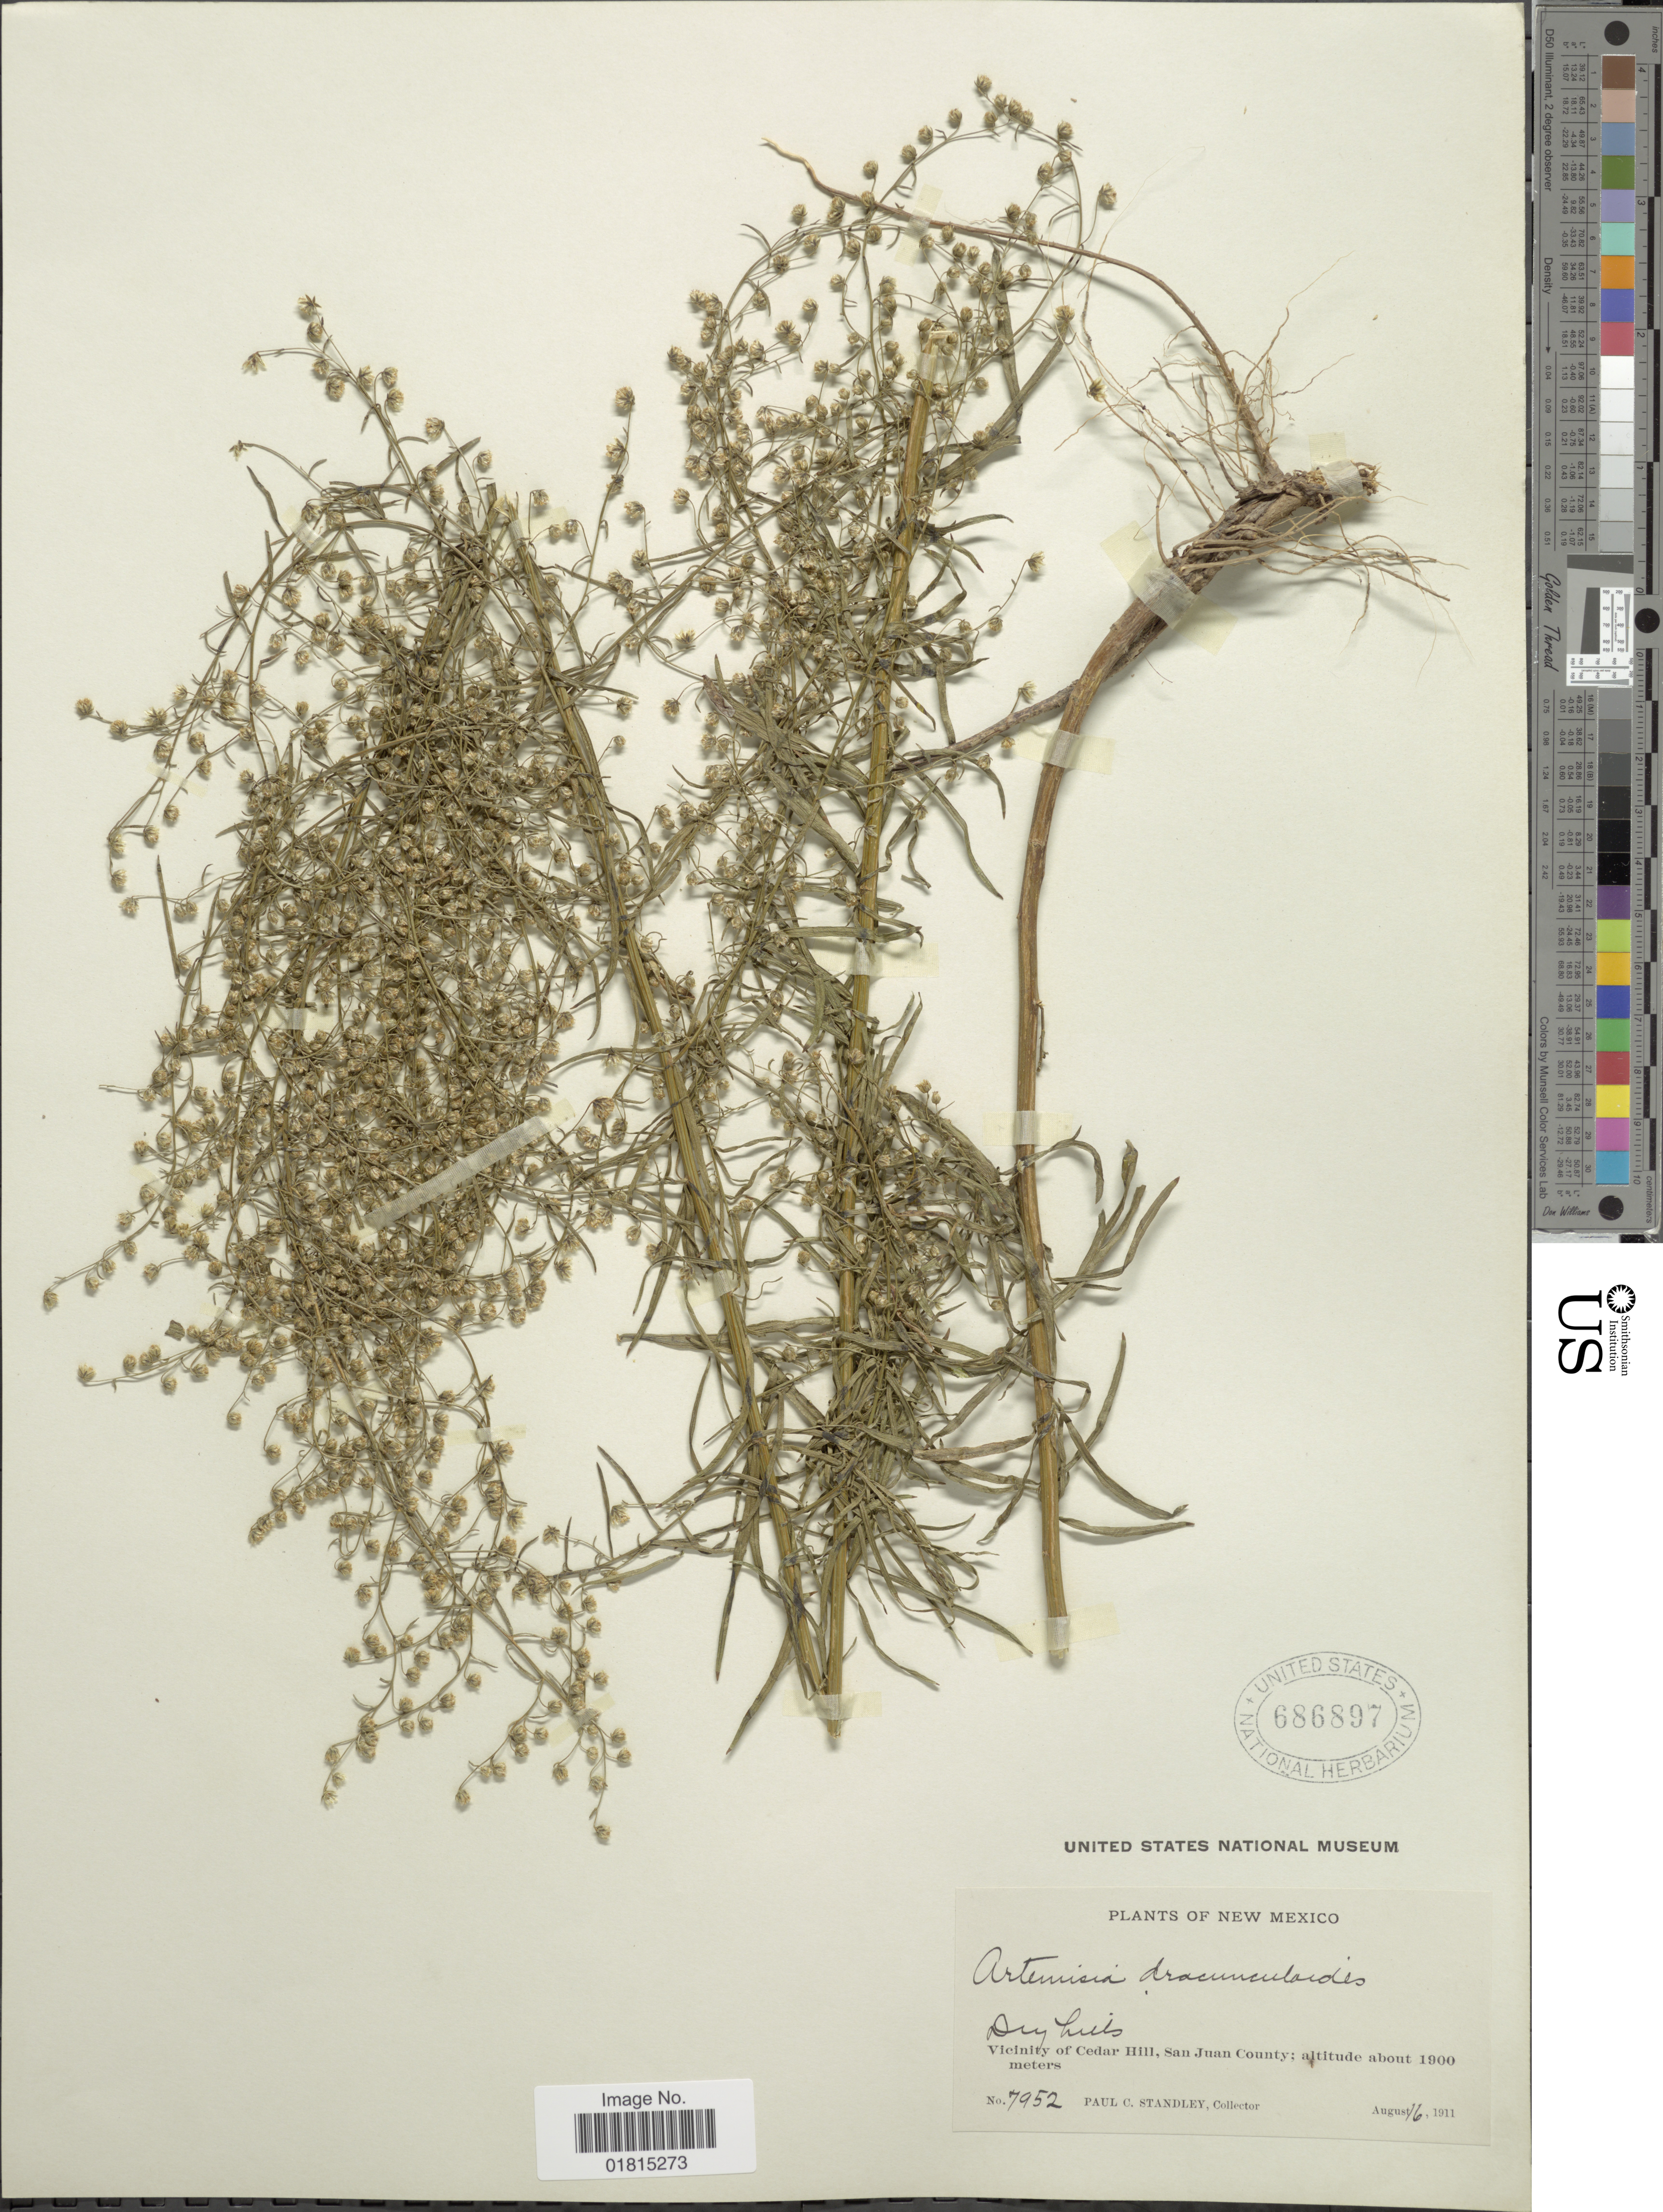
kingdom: Plantae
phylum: Tracheophyta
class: Magnoliopsida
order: Asterales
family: Asteraceae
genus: Artemisia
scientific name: Artemisia dracunculoides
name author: Pursh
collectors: P. C. Standley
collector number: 7952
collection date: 1911-08-16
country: United States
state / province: New Mexico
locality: Dry hills. Vicinity of Cedar Hill, San Juan County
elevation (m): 1900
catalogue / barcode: US 686897